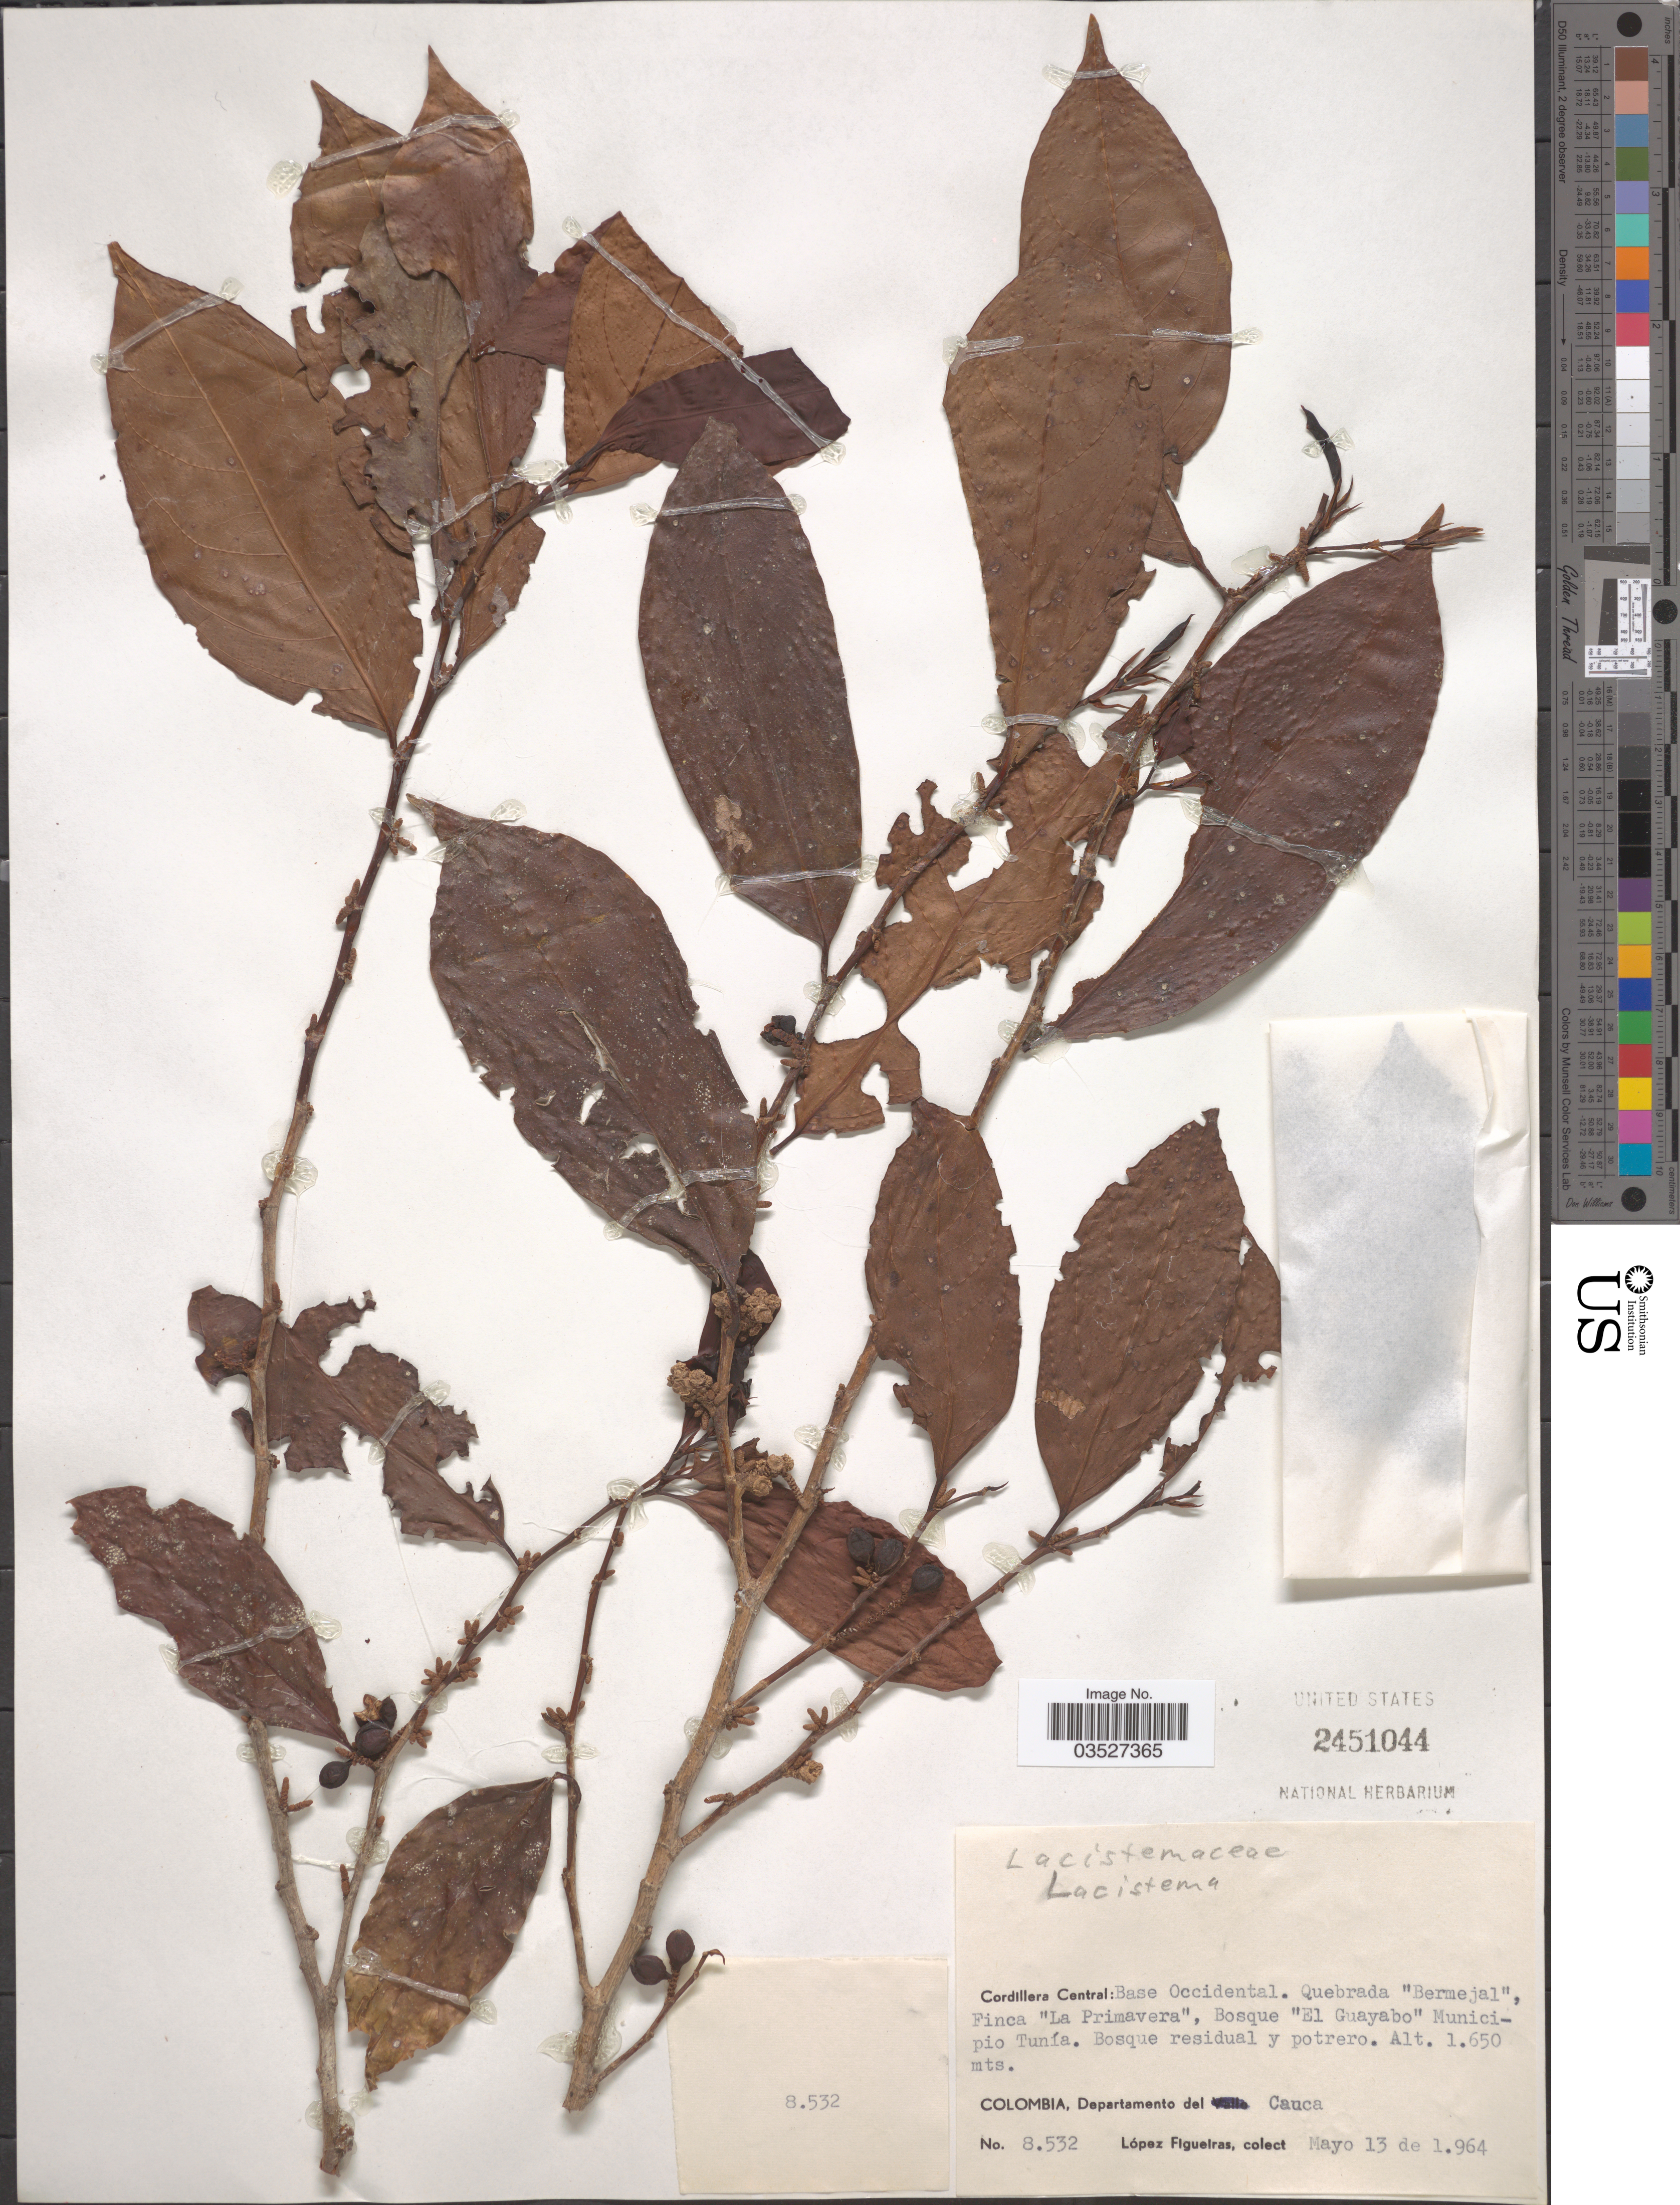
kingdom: Plantae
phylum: Tracheophyta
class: Magnoliopsida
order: Malpighiales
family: Lacistemataceae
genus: Lacistema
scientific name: Lacistema sp.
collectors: M. López Figueiras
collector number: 8532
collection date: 1964-05-13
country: Colombia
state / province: Cauca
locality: Cordillera Central: Base Occidental. Quebrada "Bermejal", Finca "La Primavera", Bosque "El Guayabo" Municipio Tunía. Departamento del Cauca.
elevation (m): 1650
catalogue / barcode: US 2451044